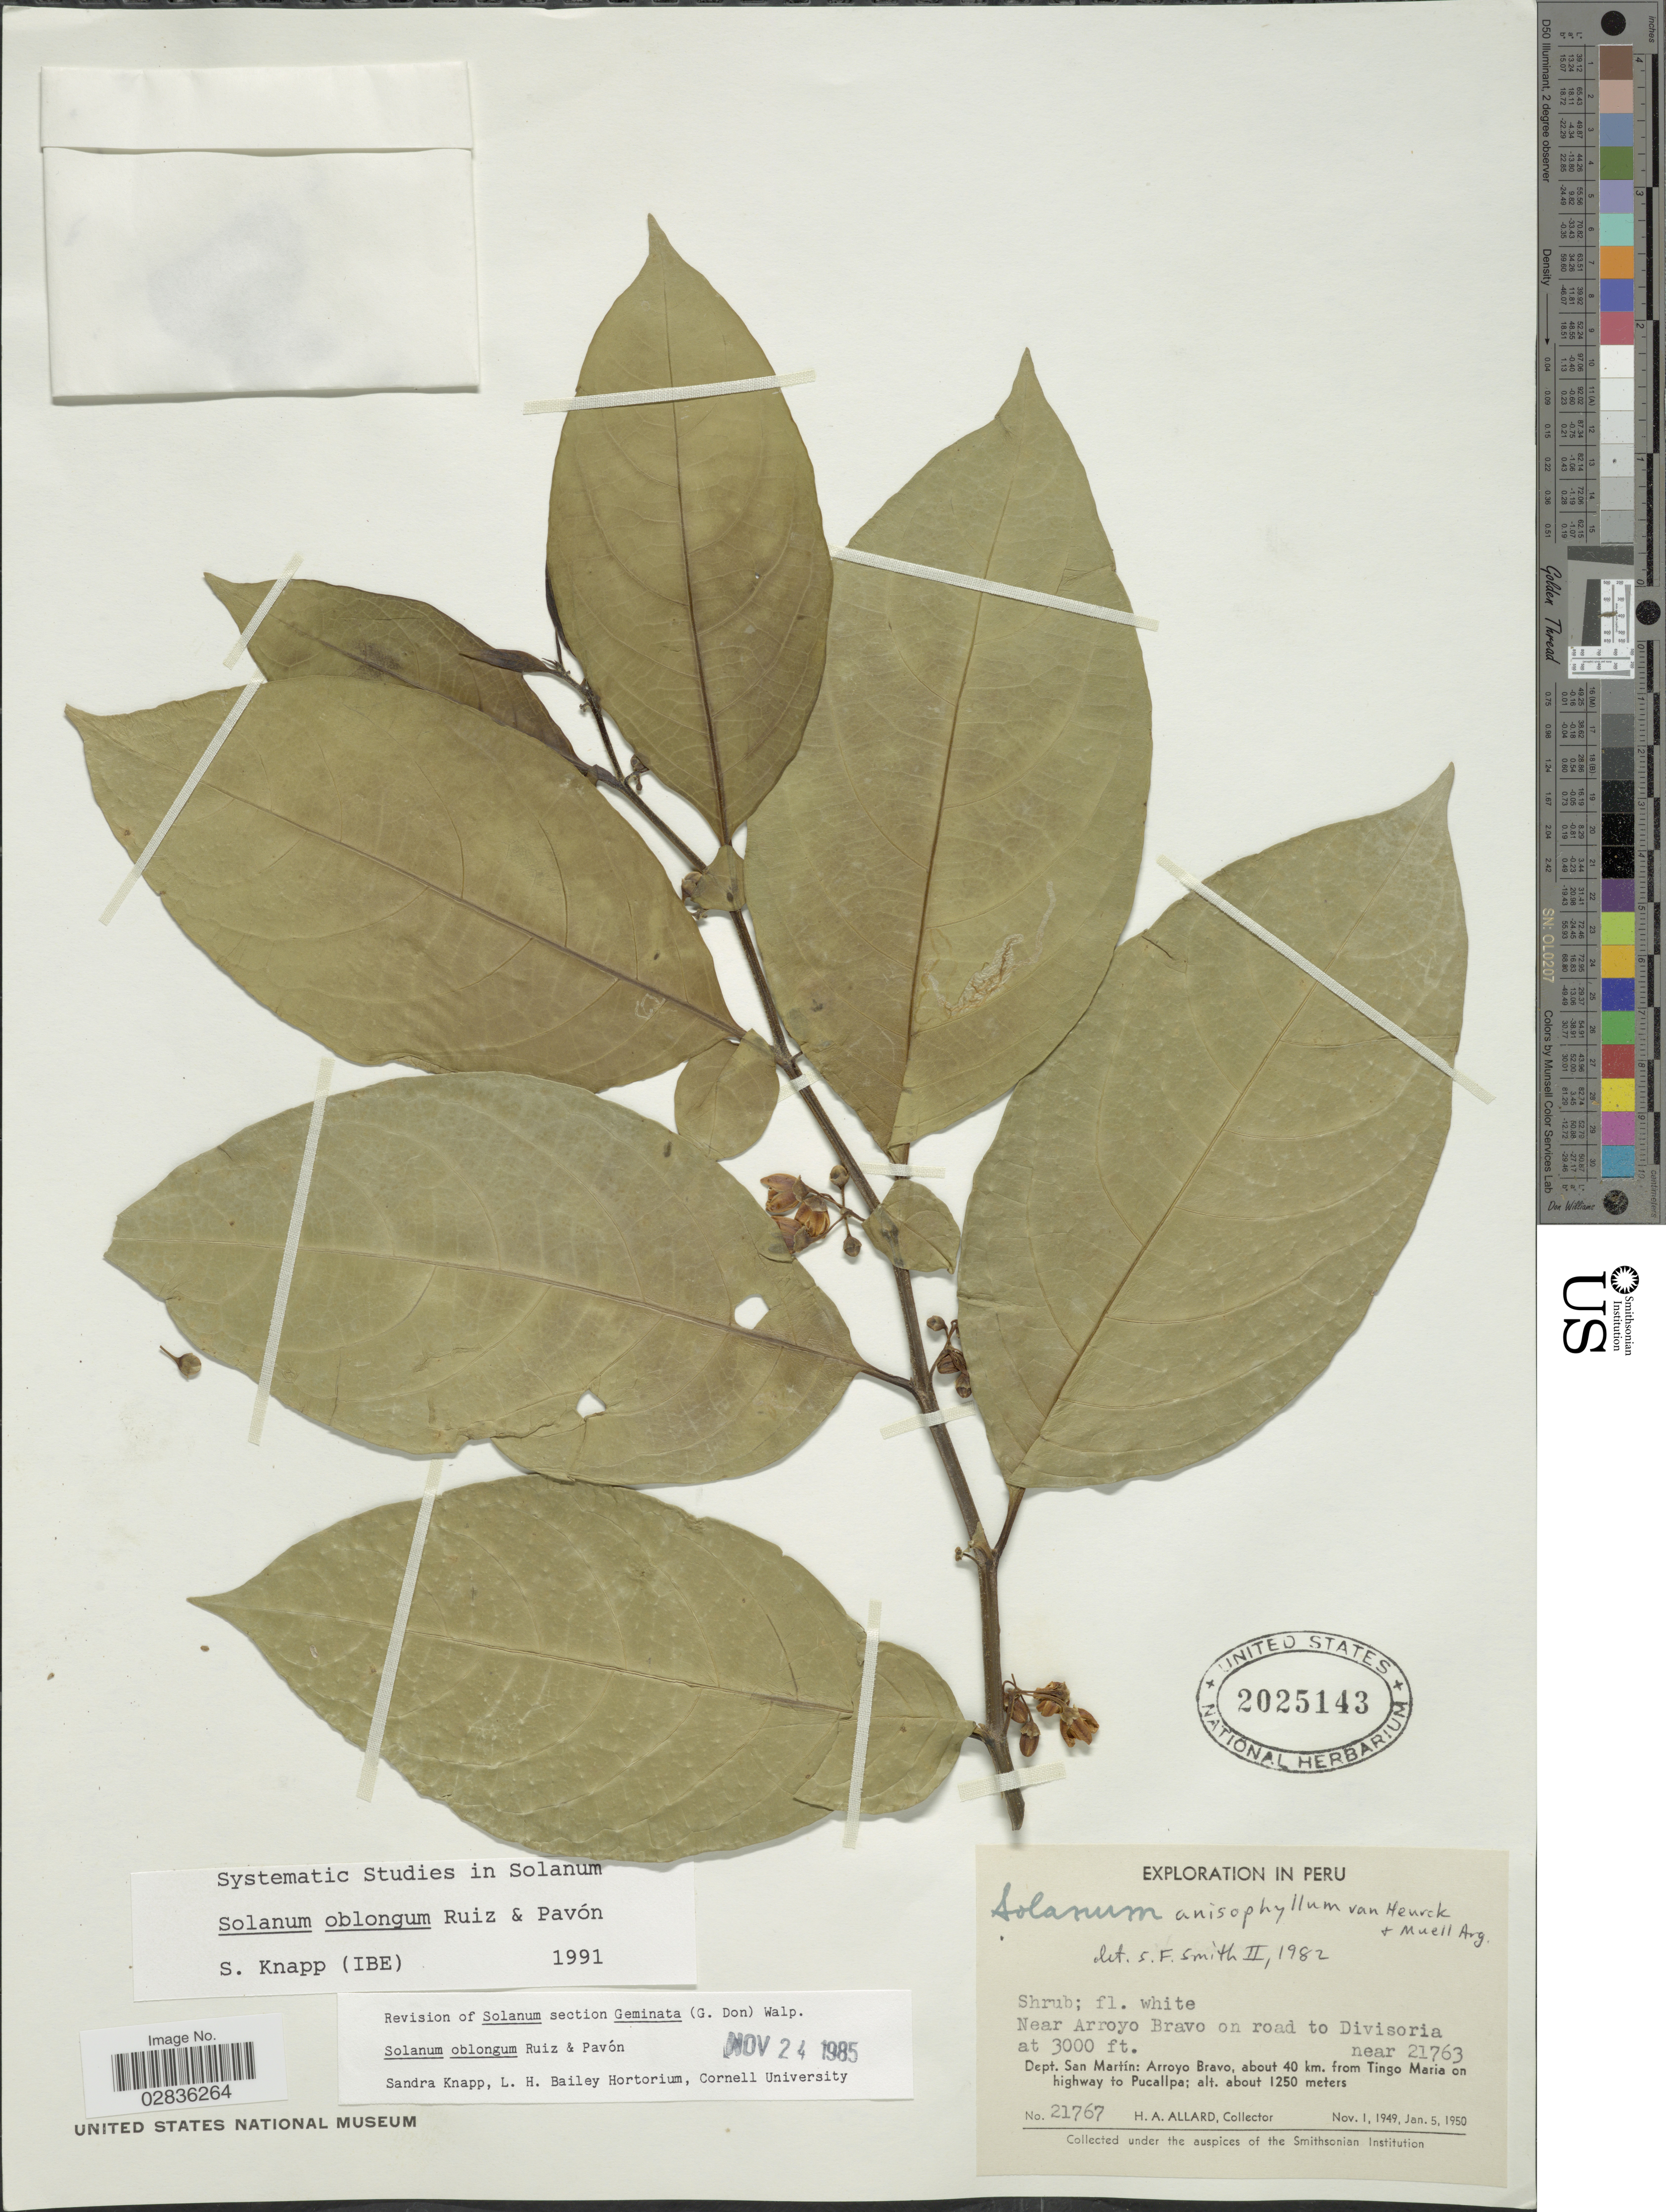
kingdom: Plantae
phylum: Tracheophyta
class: Magnoliopsida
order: Solanales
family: Solanaceae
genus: Solanum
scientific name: Solanum oblongum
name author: Ruiz & Pav.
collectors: H. A. Allard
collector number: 21767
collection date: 1949-11-01/1950-01-05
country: Peru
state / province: San Martín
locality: Near Arroyo Bravo on road to Divisoria near 21763. Dept. San Martín: Arroyo Bravo, about 40 km. from Tingo María on highway to Pucallpa.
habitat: on arroyo on road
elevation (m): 1250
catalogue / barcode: US 2025143